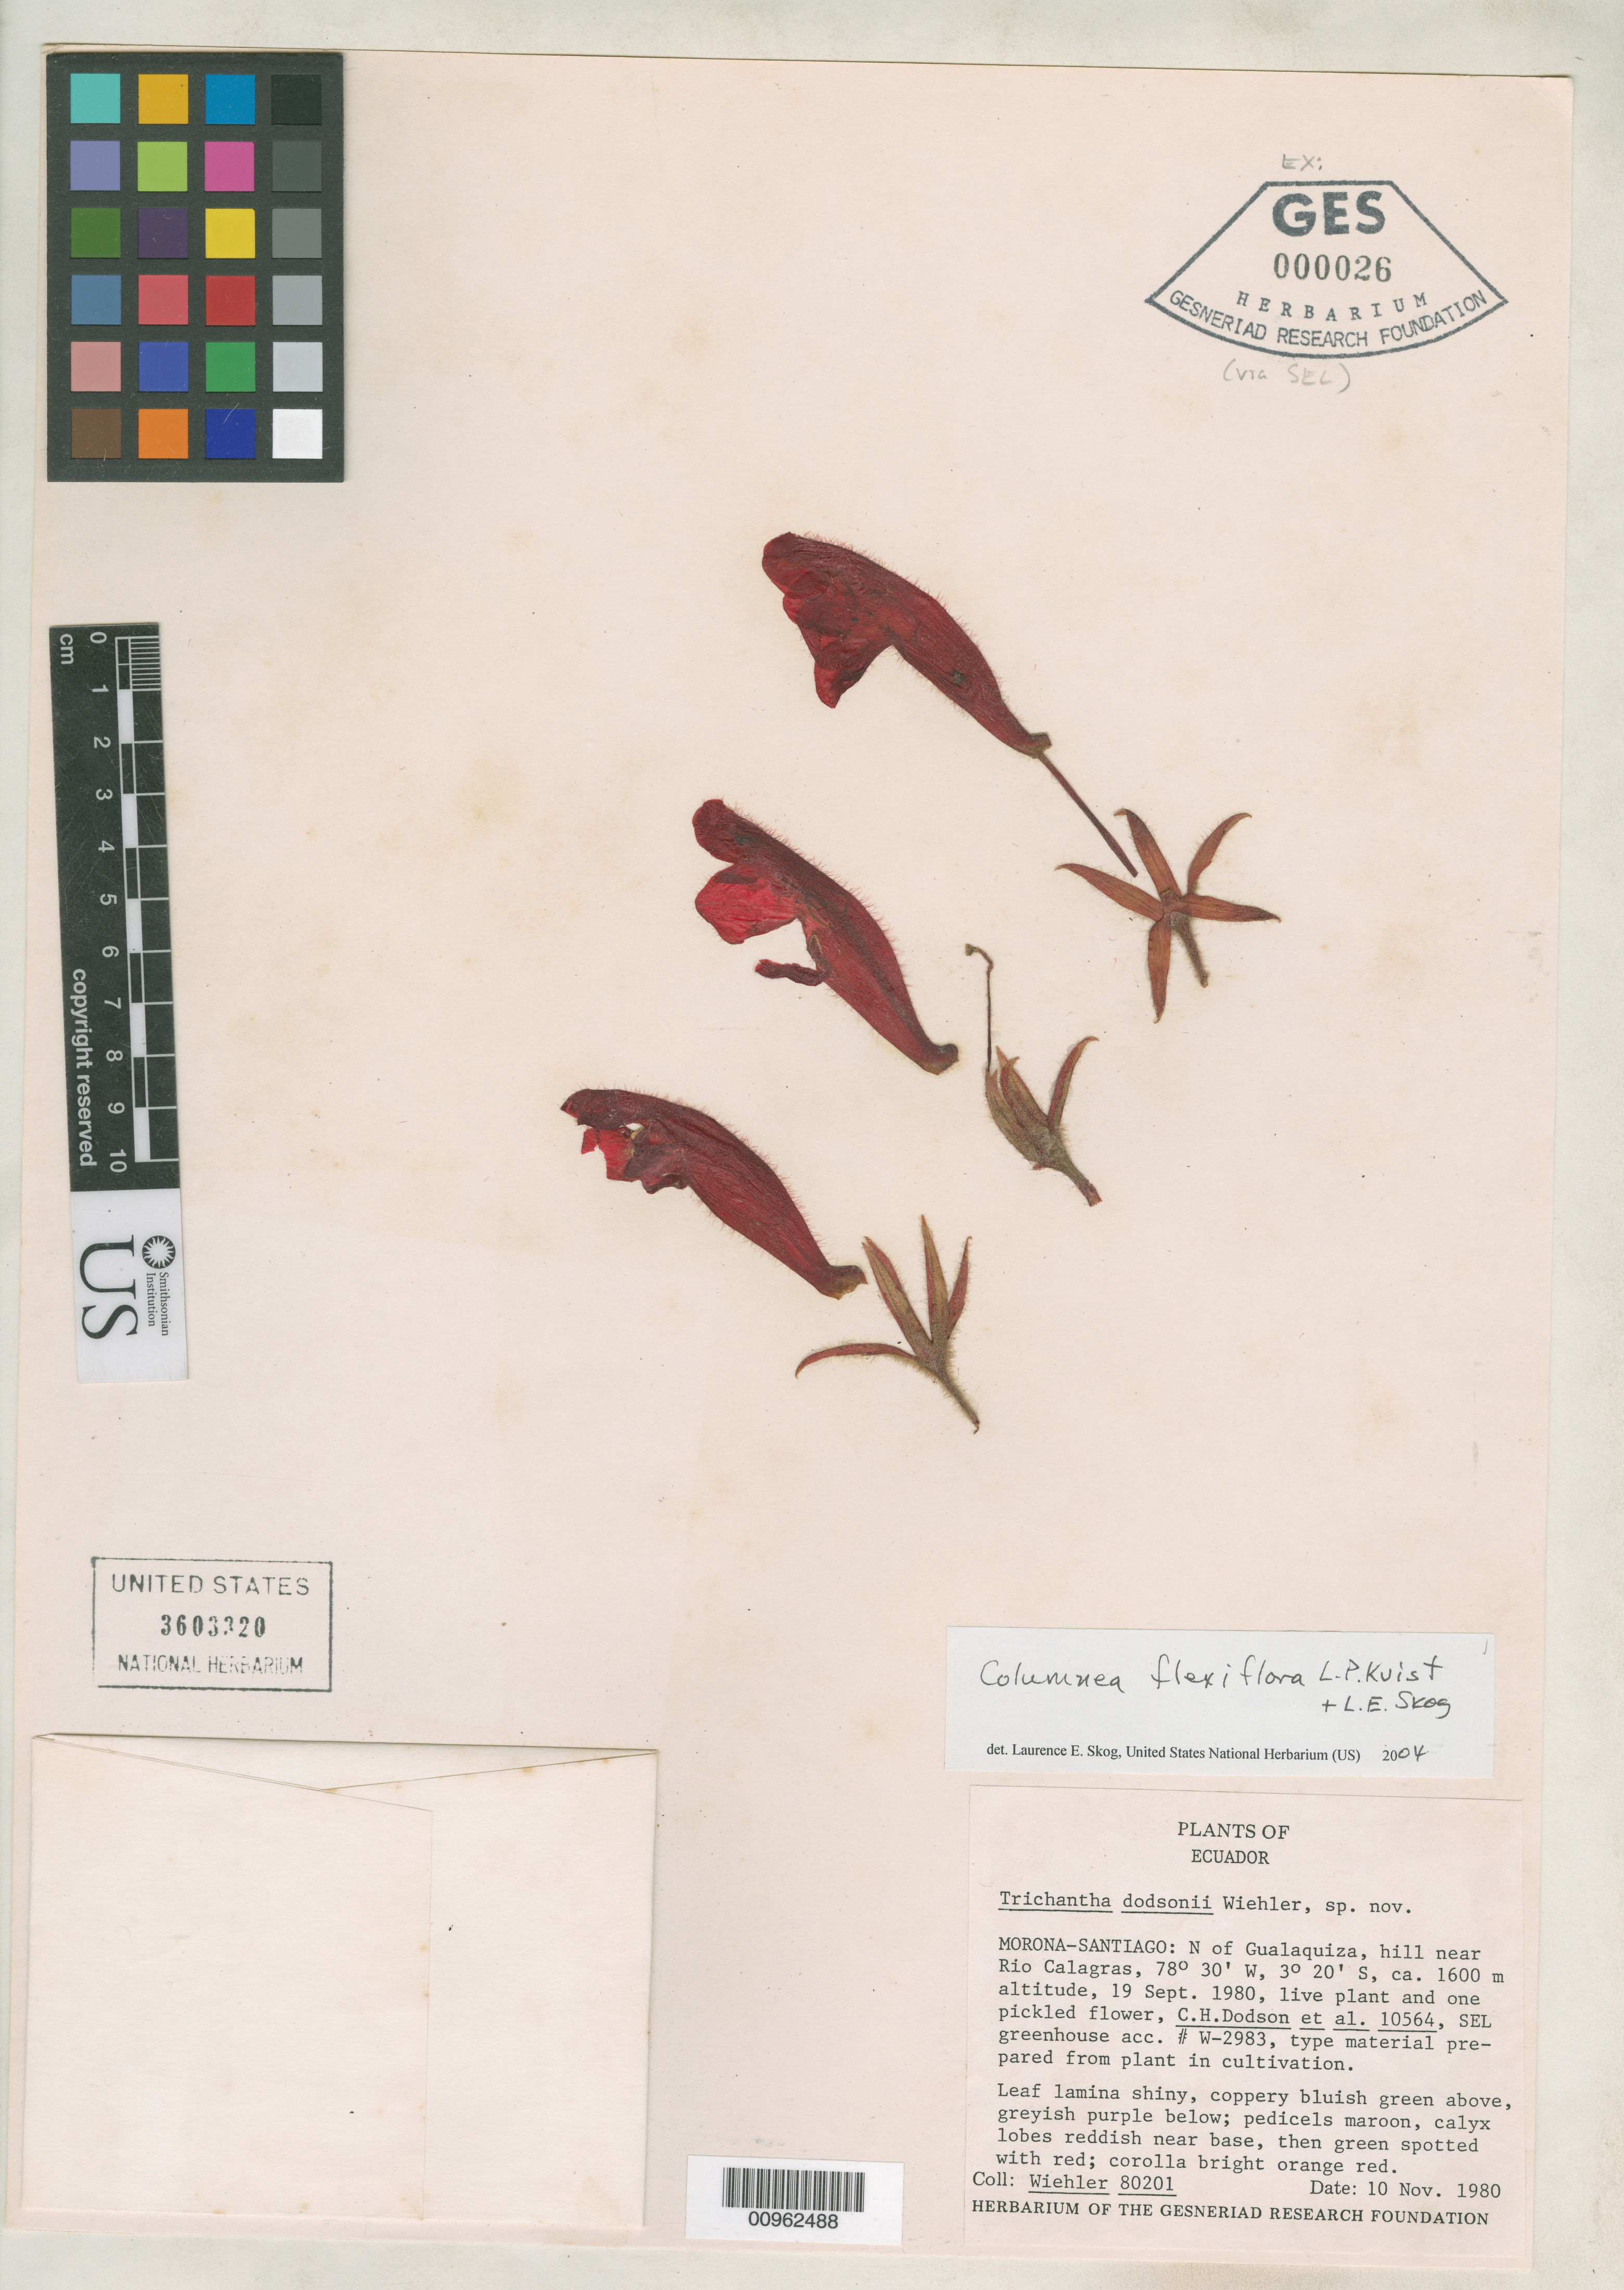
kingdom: Plantae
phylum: Tracheophyta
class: Magnoliopsida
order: Lamiales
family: Gesneriaceae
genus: Trichantha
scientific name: Trichantha dodsonii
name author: Wiehler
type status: Isotype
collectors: H. J. Wiehler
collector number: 80201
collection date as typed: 10 Nov 1980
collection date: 1980-11-10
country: Ecuador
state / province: Morona-Santiago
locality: N. of Gualaquiza, hill near Rio Calagras... 19 Sept. 1980, live plant and one pickled flower, C.H. Dodson et al. 10564, SEL greenhouse acc. # W-2983, type material prepared from plant in cultivation.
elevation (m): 1600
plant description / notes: Also a type of Columnea flexiflora Kvist & Skog, nom. nov.; Replacement name for Trichantha dodsonii Wiehler, non Columnea dodsonii Wiehler (1977).; Also a type of Trichantha dodsonii Wiehler (non Columnea dodsonii Wiehler 1977).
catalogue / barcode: US 3603320